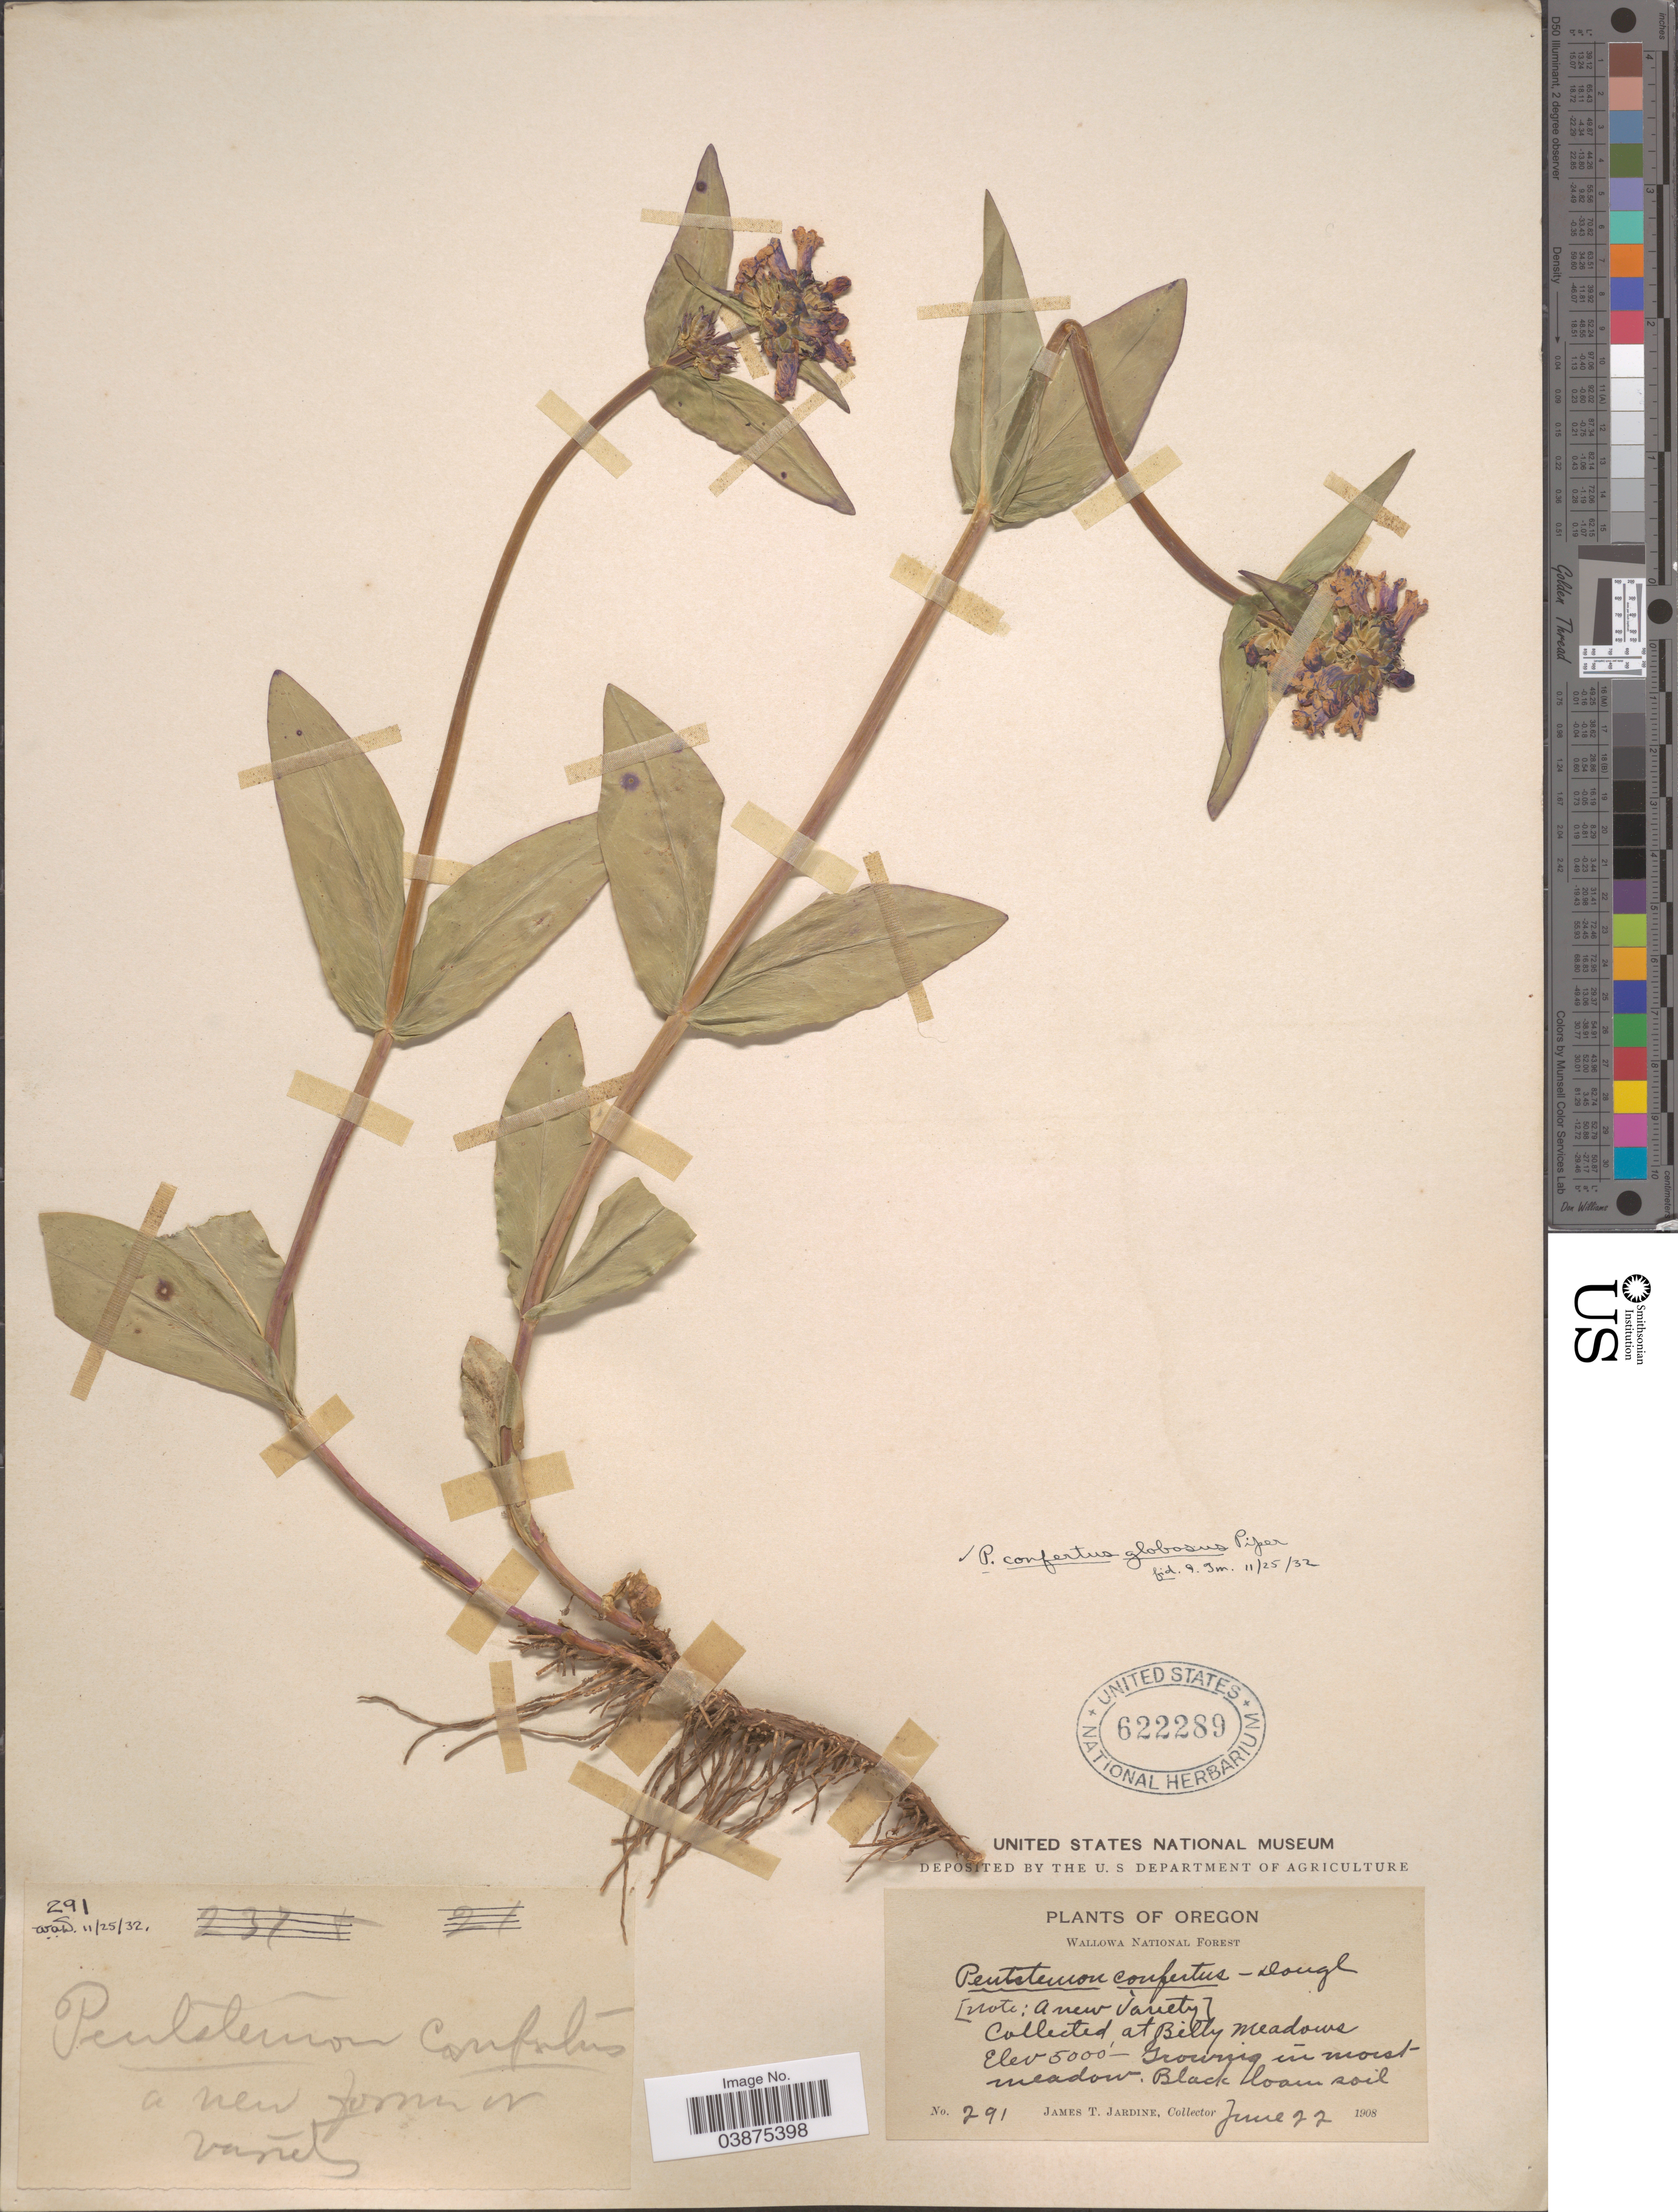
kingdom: Plantae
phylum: Tracheophyta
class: Magnoliopsida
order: Lamiales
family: Plantaginaceae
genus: Penstemon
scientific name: Penstemon globosus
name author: (Piper) Pennell & D.D. Keck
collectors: J. T. Jardine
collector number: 291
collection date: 1908-06-22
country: United States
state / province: Oregon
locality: Wallowa National Forest. At Billy Meadows.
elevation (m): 1524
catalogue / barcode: US 622289